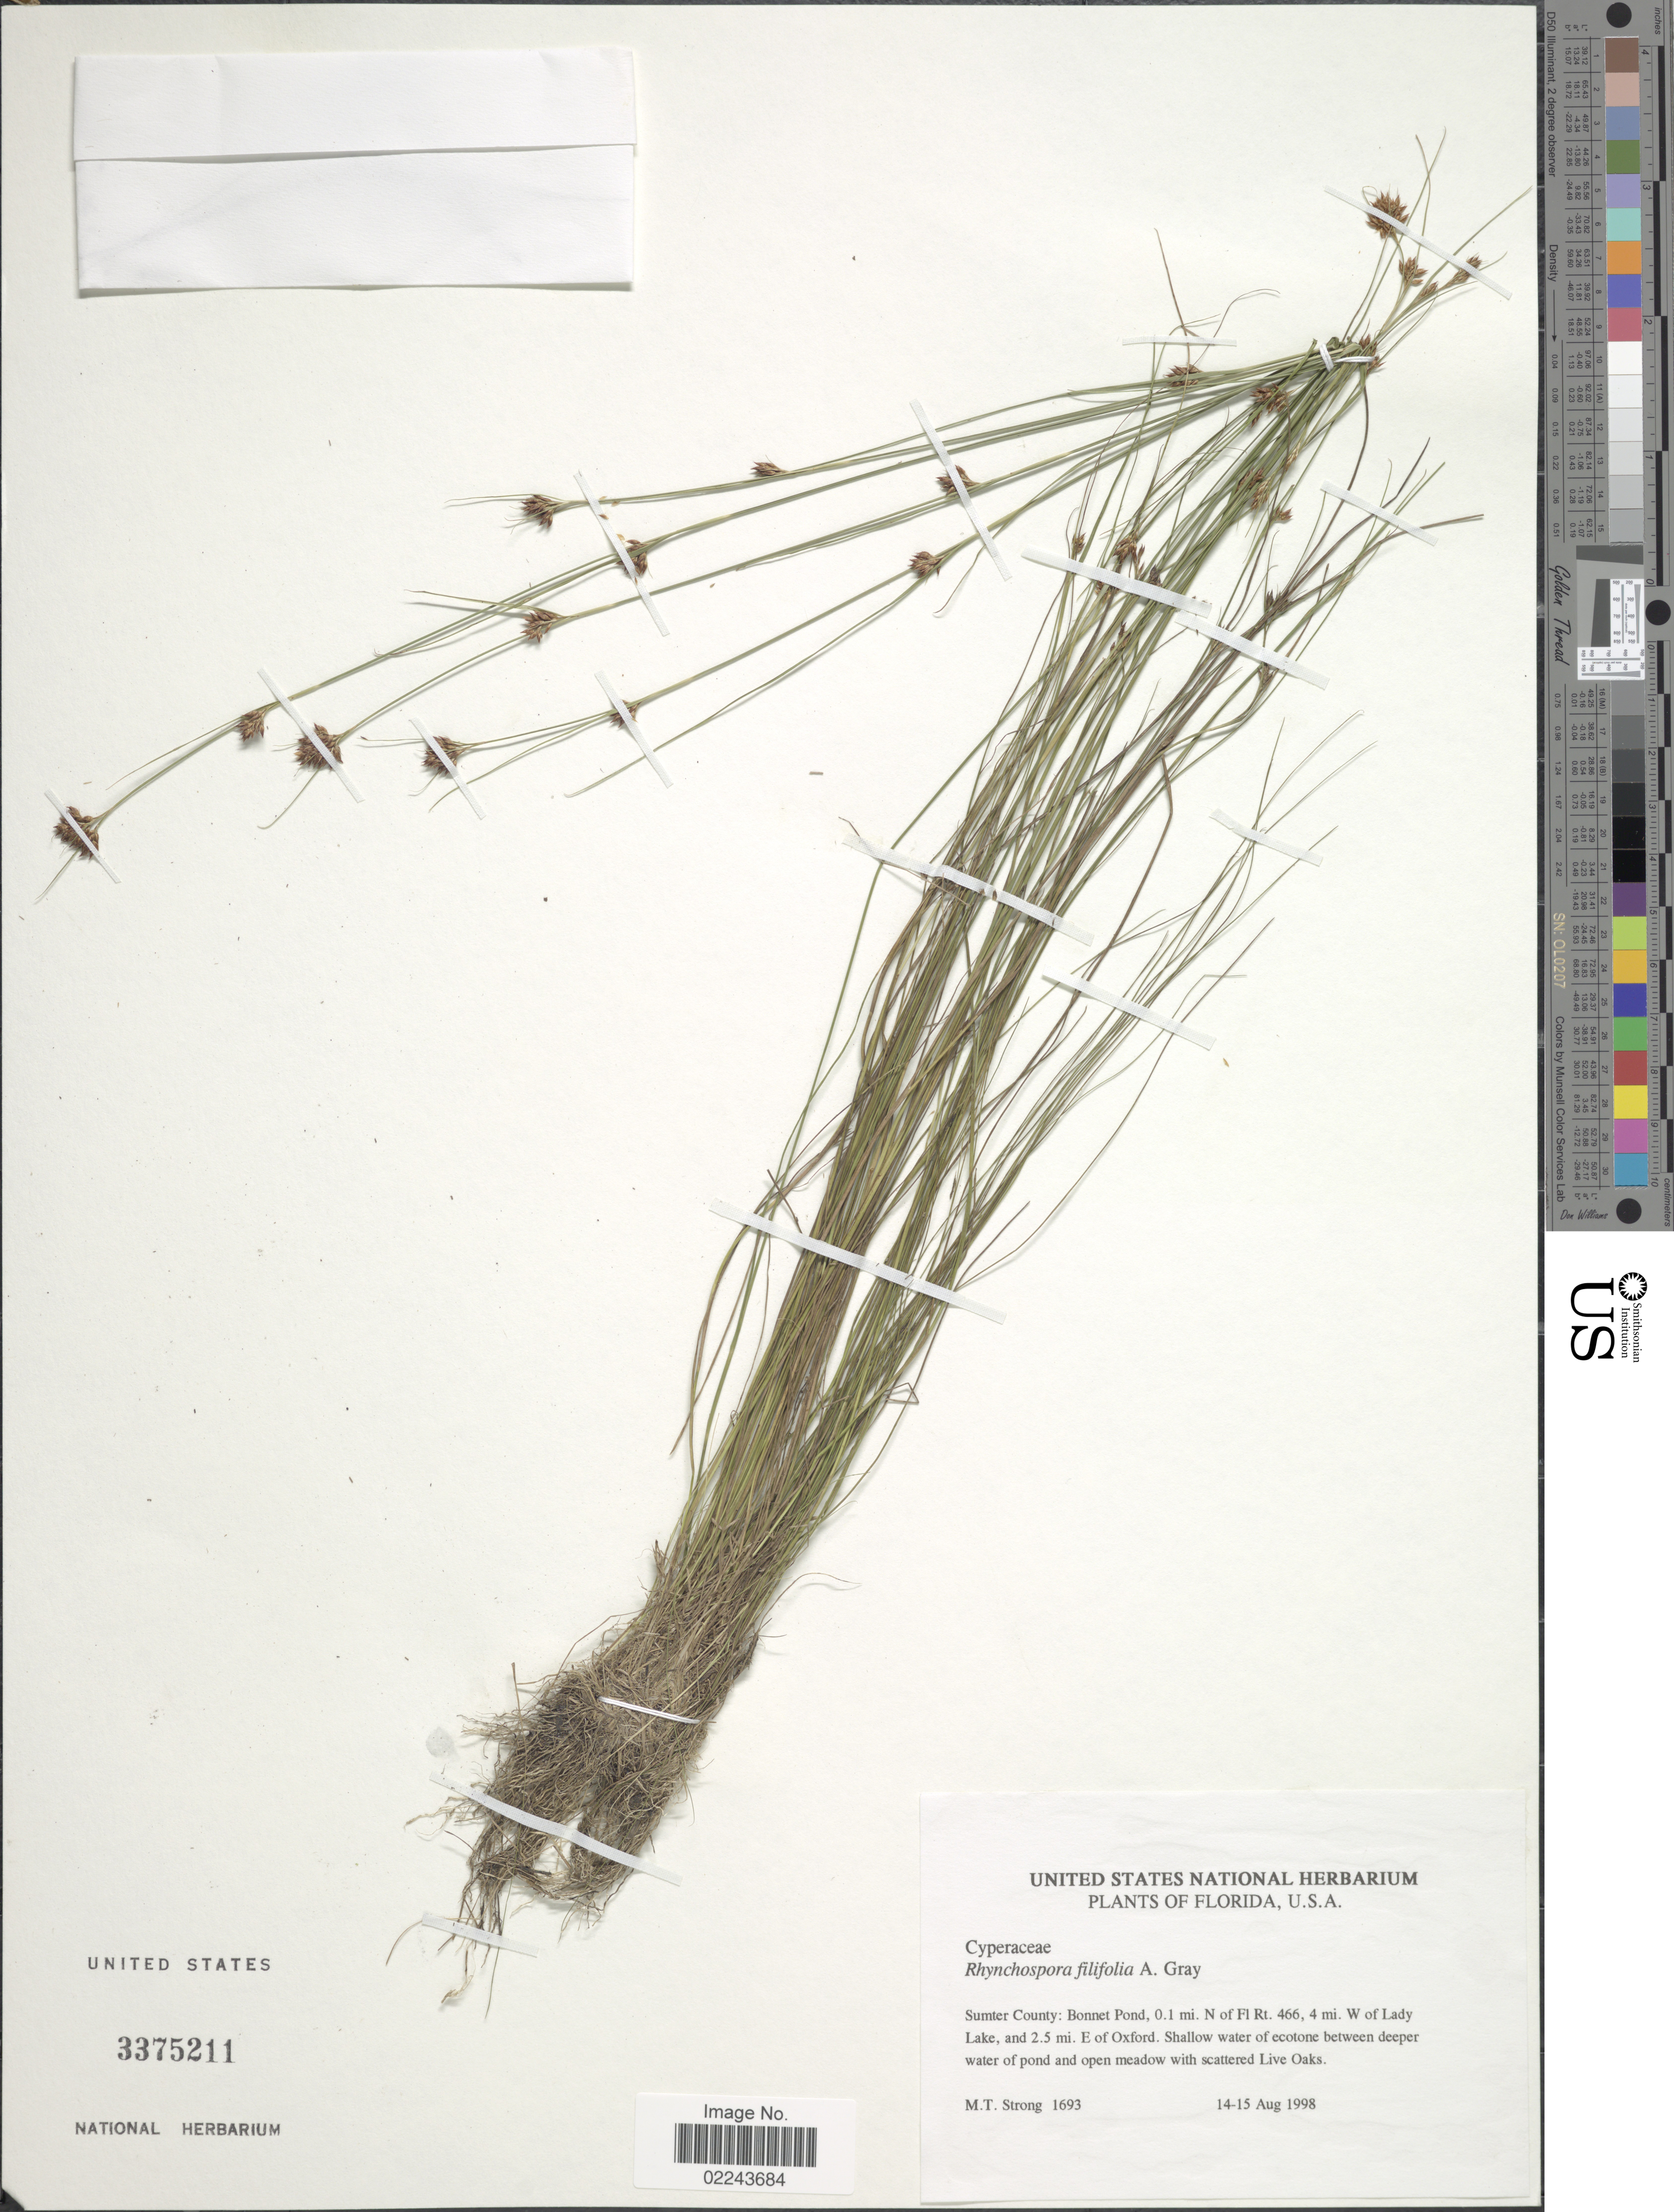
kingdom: Plantae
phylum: Tracheophyta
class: Liliopsida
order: Poales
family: Cyperaceae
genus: Rhynchospora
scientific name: Rhynchospora filifolia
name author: A. Gray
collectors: M. T. Strong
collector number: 1693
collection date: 1998-08-14/1998-08-15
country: United States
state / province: Florida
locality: U.S.A., Sumter County, Bonnet Pond, 0.1 mi N of Fl. Rt. 466, 4 mi W of Lady Lake, and 2.5 mi E of Oxford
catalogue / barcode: US 3375211